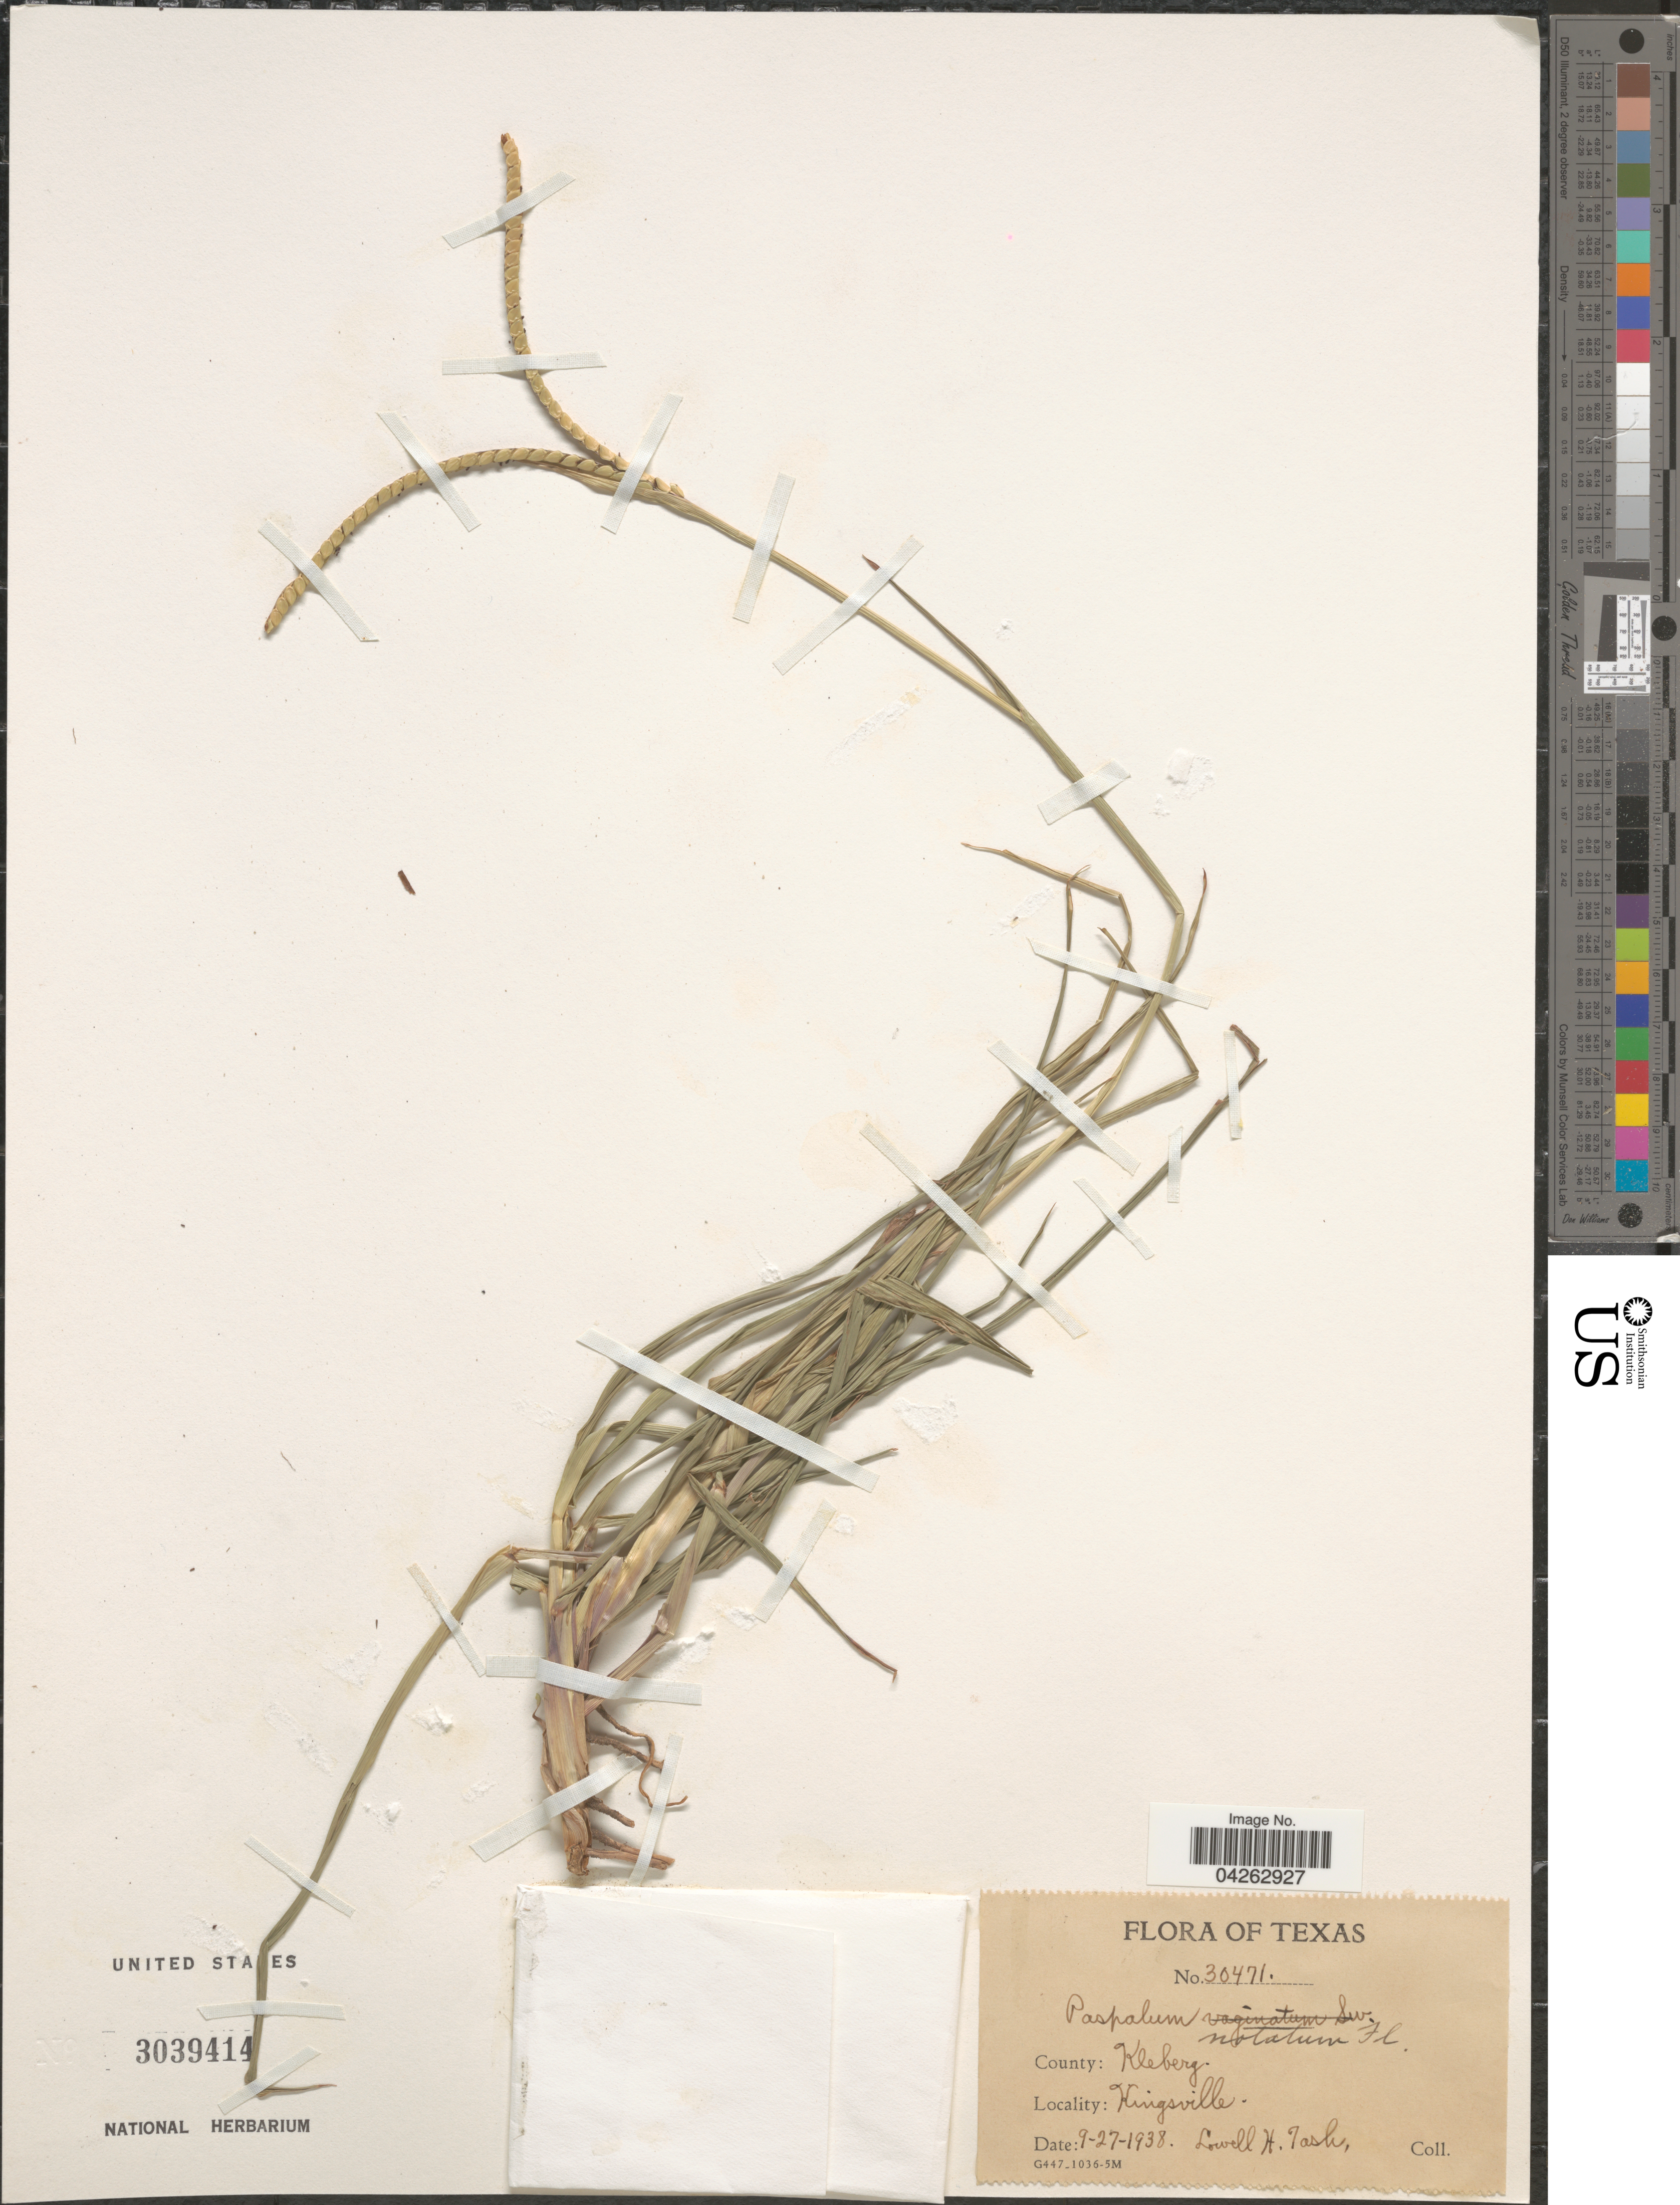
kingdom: Plantae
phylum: Tracheophyta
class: Liliopsida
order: Poales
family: Poaceae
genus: Paspalum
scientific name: Paspalum notatum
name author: Flüggé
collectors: L. Tash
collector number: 30471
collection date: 1938-09-27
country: United States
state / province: Texas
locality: County: Kleberg. Kingsville.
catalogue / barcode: US 3039414